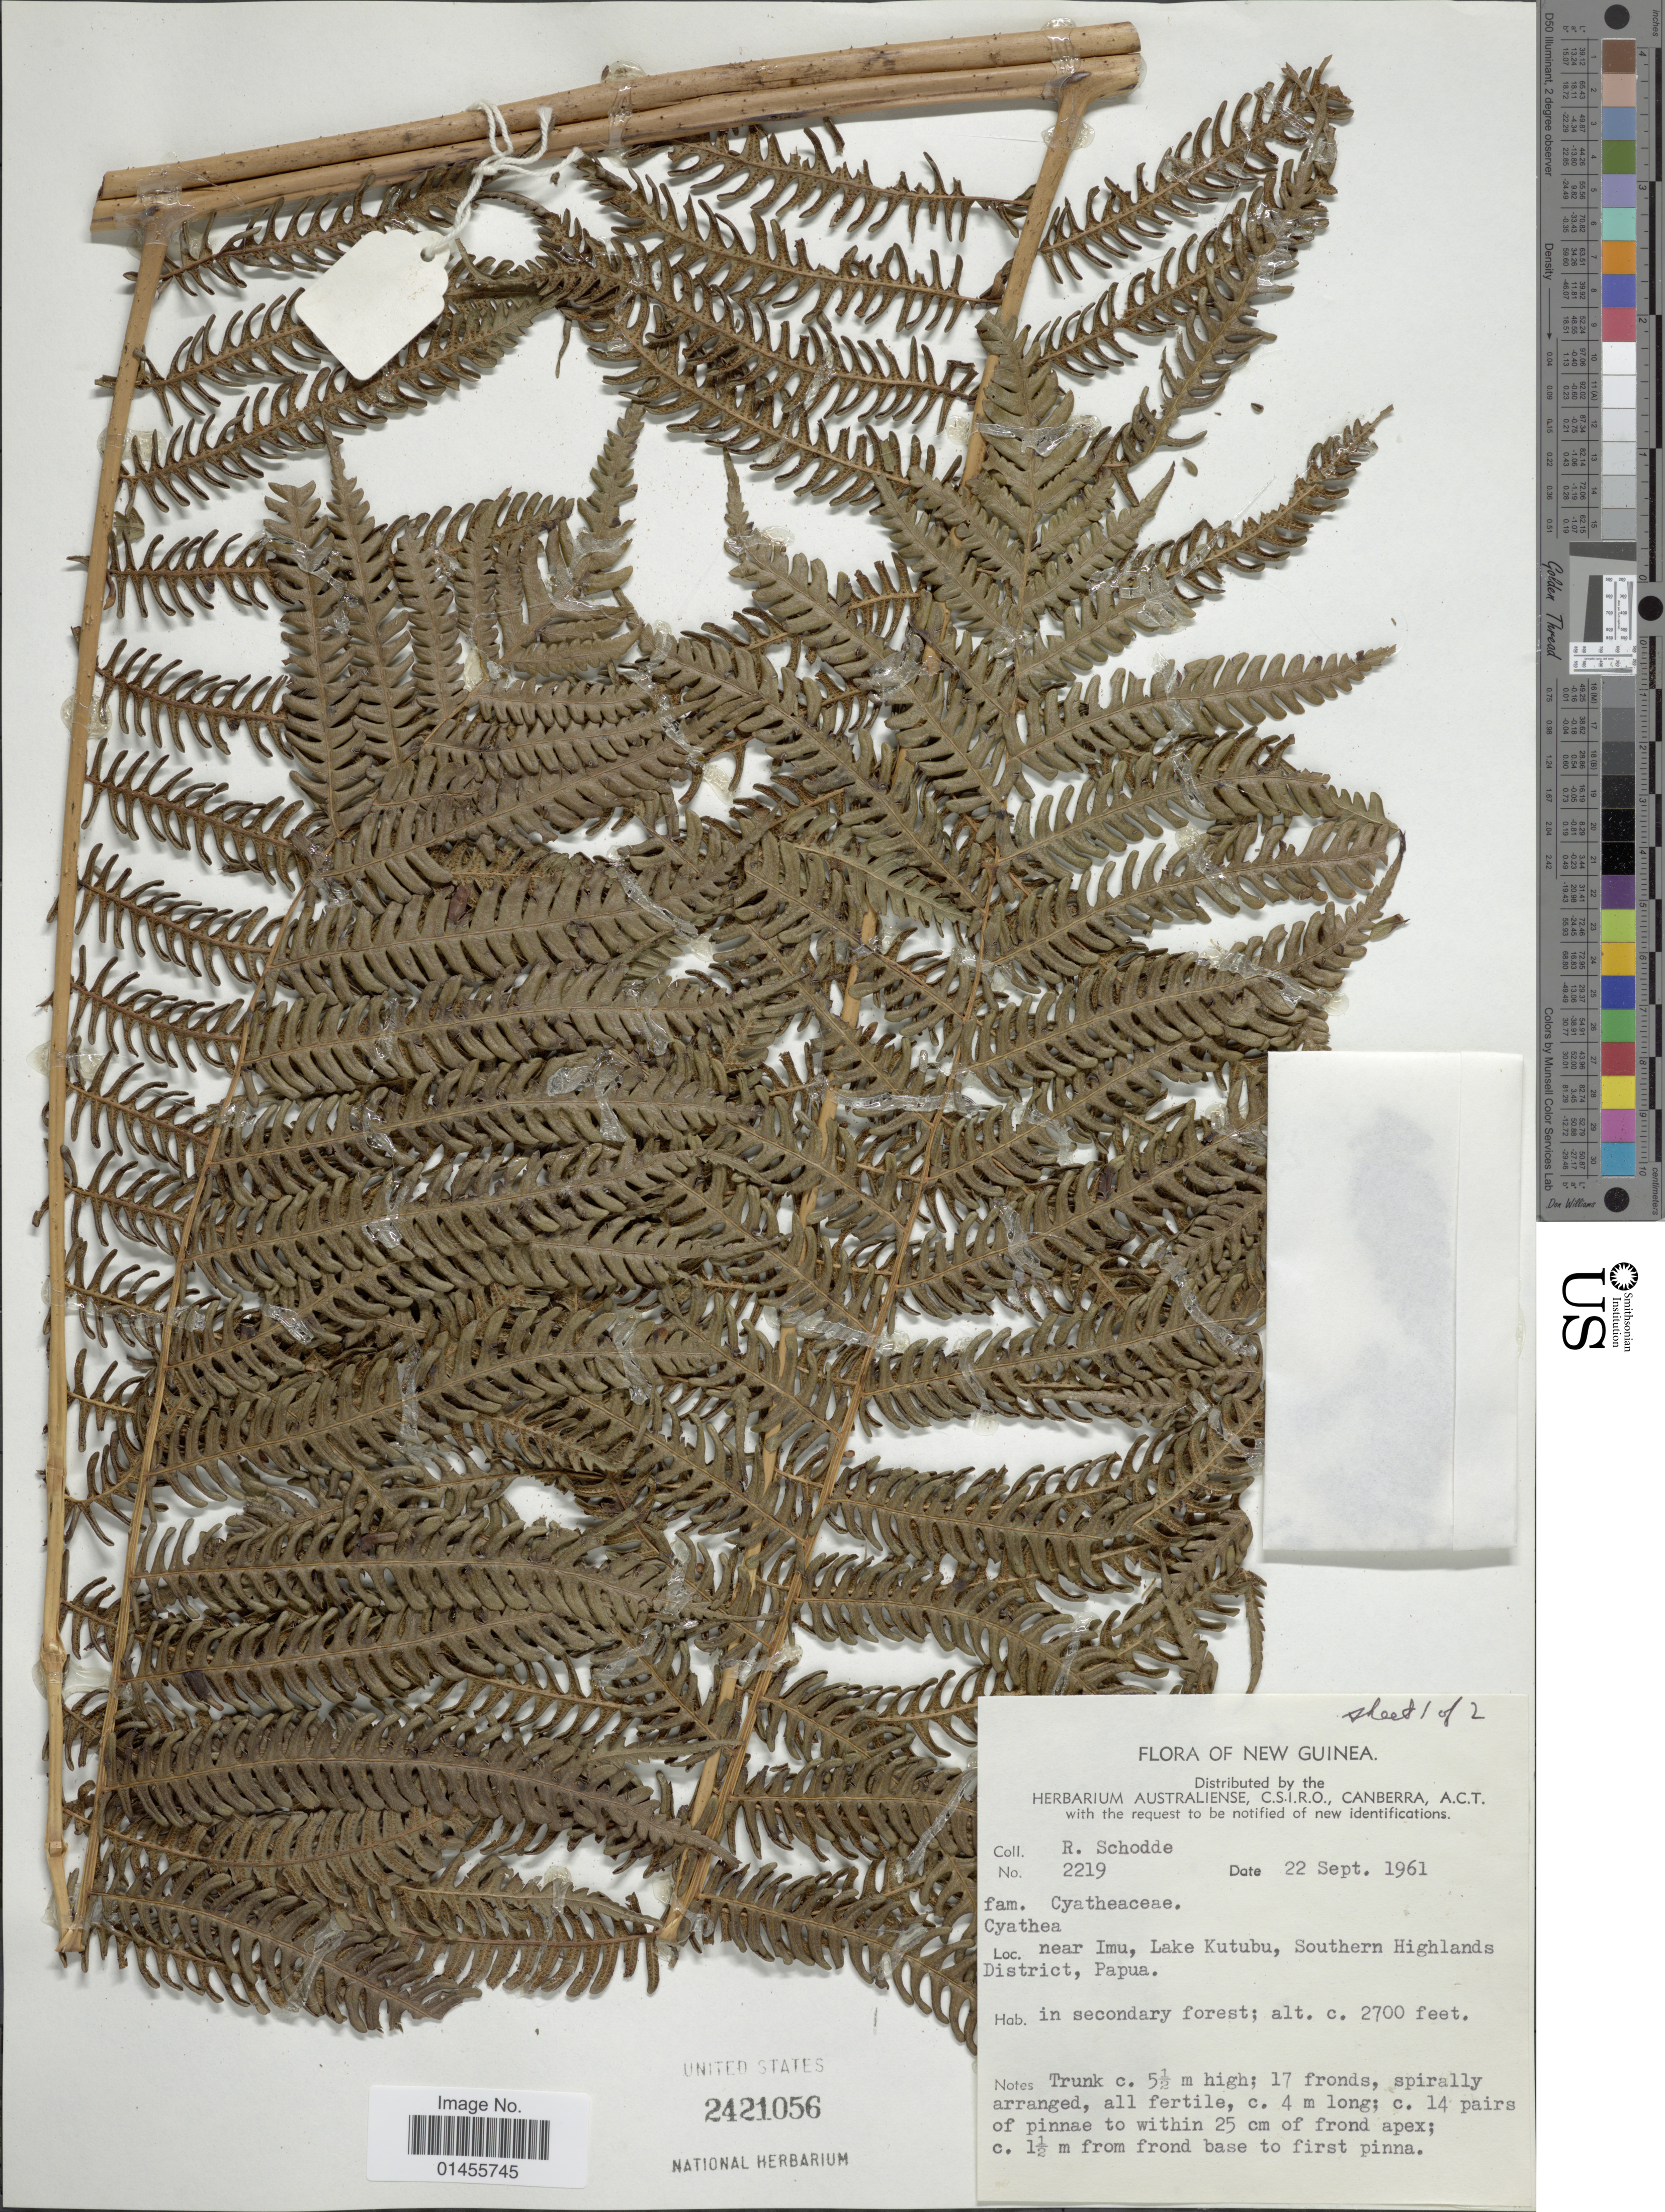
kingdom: Plantae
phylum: Tracheophyta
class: Polypodiopsida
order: Cyatheales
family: Cyatheaceae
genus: Alsophila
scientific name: Alsophila sp.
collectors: R. Schodde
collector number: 2219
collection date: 1961-09-22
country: Papua New Guinea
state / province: Southern Highlands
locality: New Guinea. near Imu, Lake Kutubu, Southern Highlands District, Papua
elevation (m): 823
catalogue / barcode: US 2421056